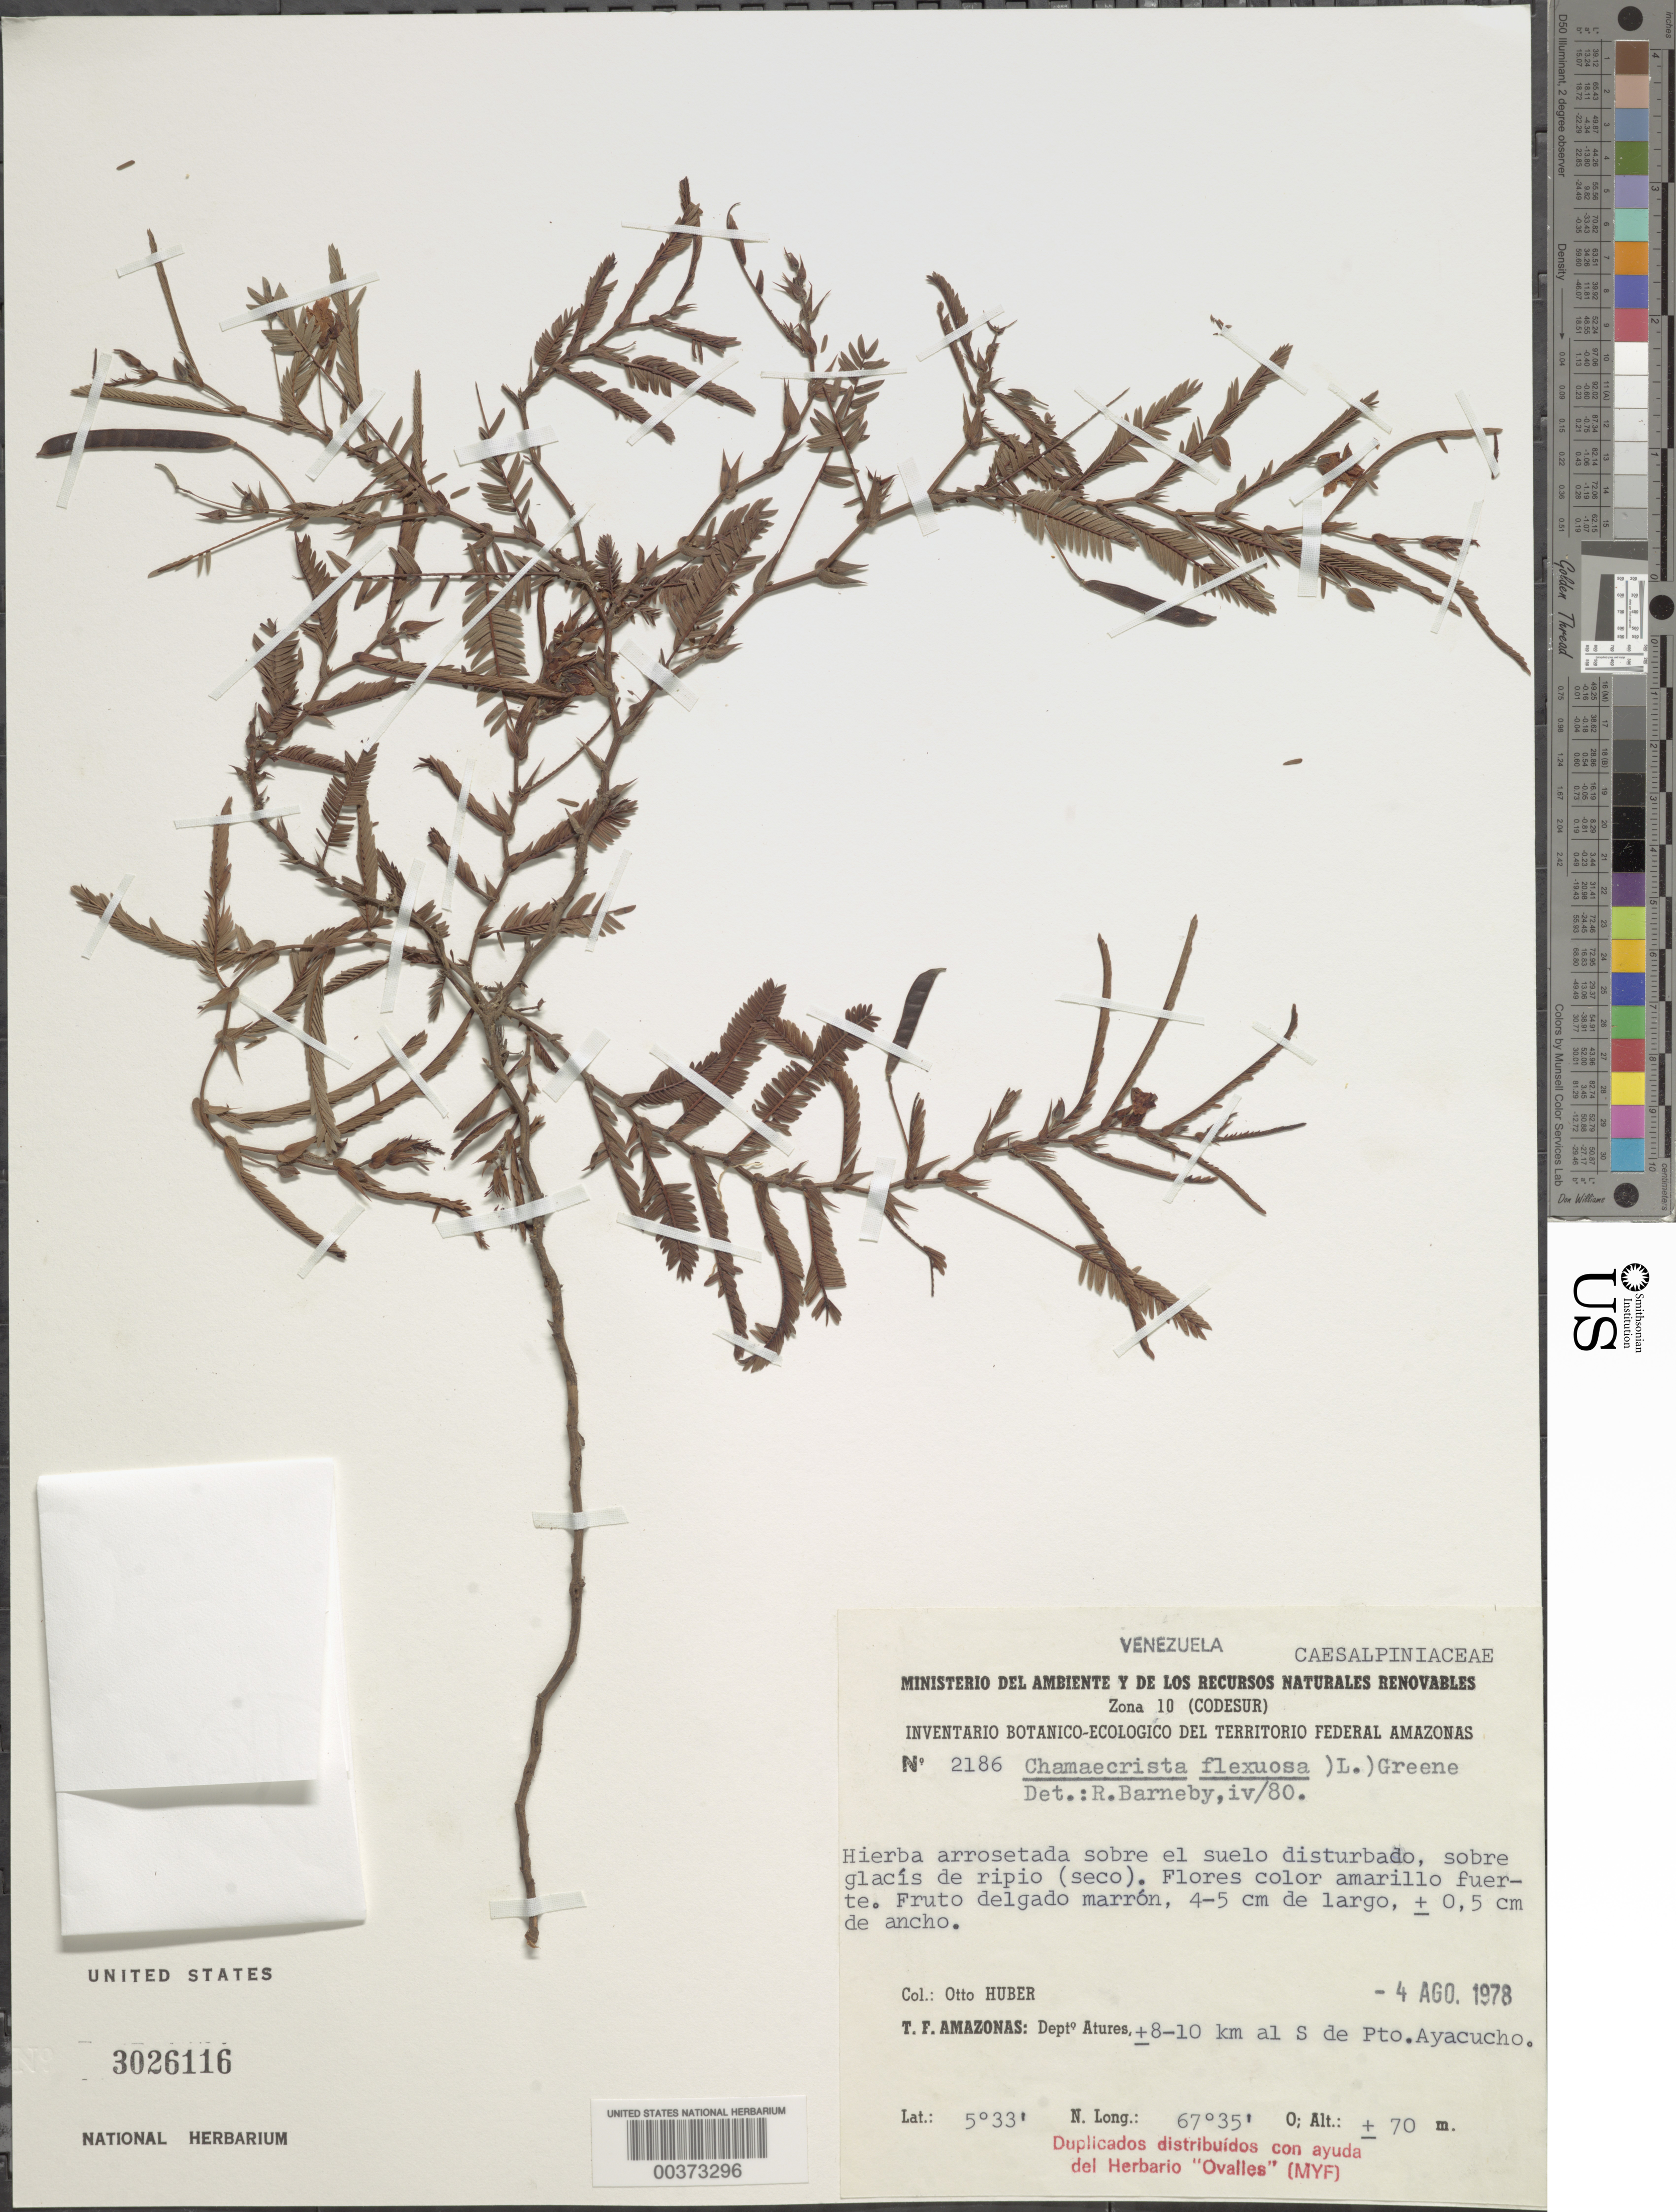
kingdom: Plantae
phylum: Tracheophyta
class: Magnoliopsida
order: Fabales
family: Fabaceae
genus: Chamaecrista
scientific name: Chamaecrista flexuosa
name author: (L.) Greene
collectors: O. Huber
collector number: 2186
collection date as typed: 04 Aug 1978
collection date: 1978-08-04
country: Venezuela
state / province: Amazonas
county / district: Atures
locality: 8-10 km al s de pto. ayacucho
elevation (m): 70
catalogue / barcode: US 3026116